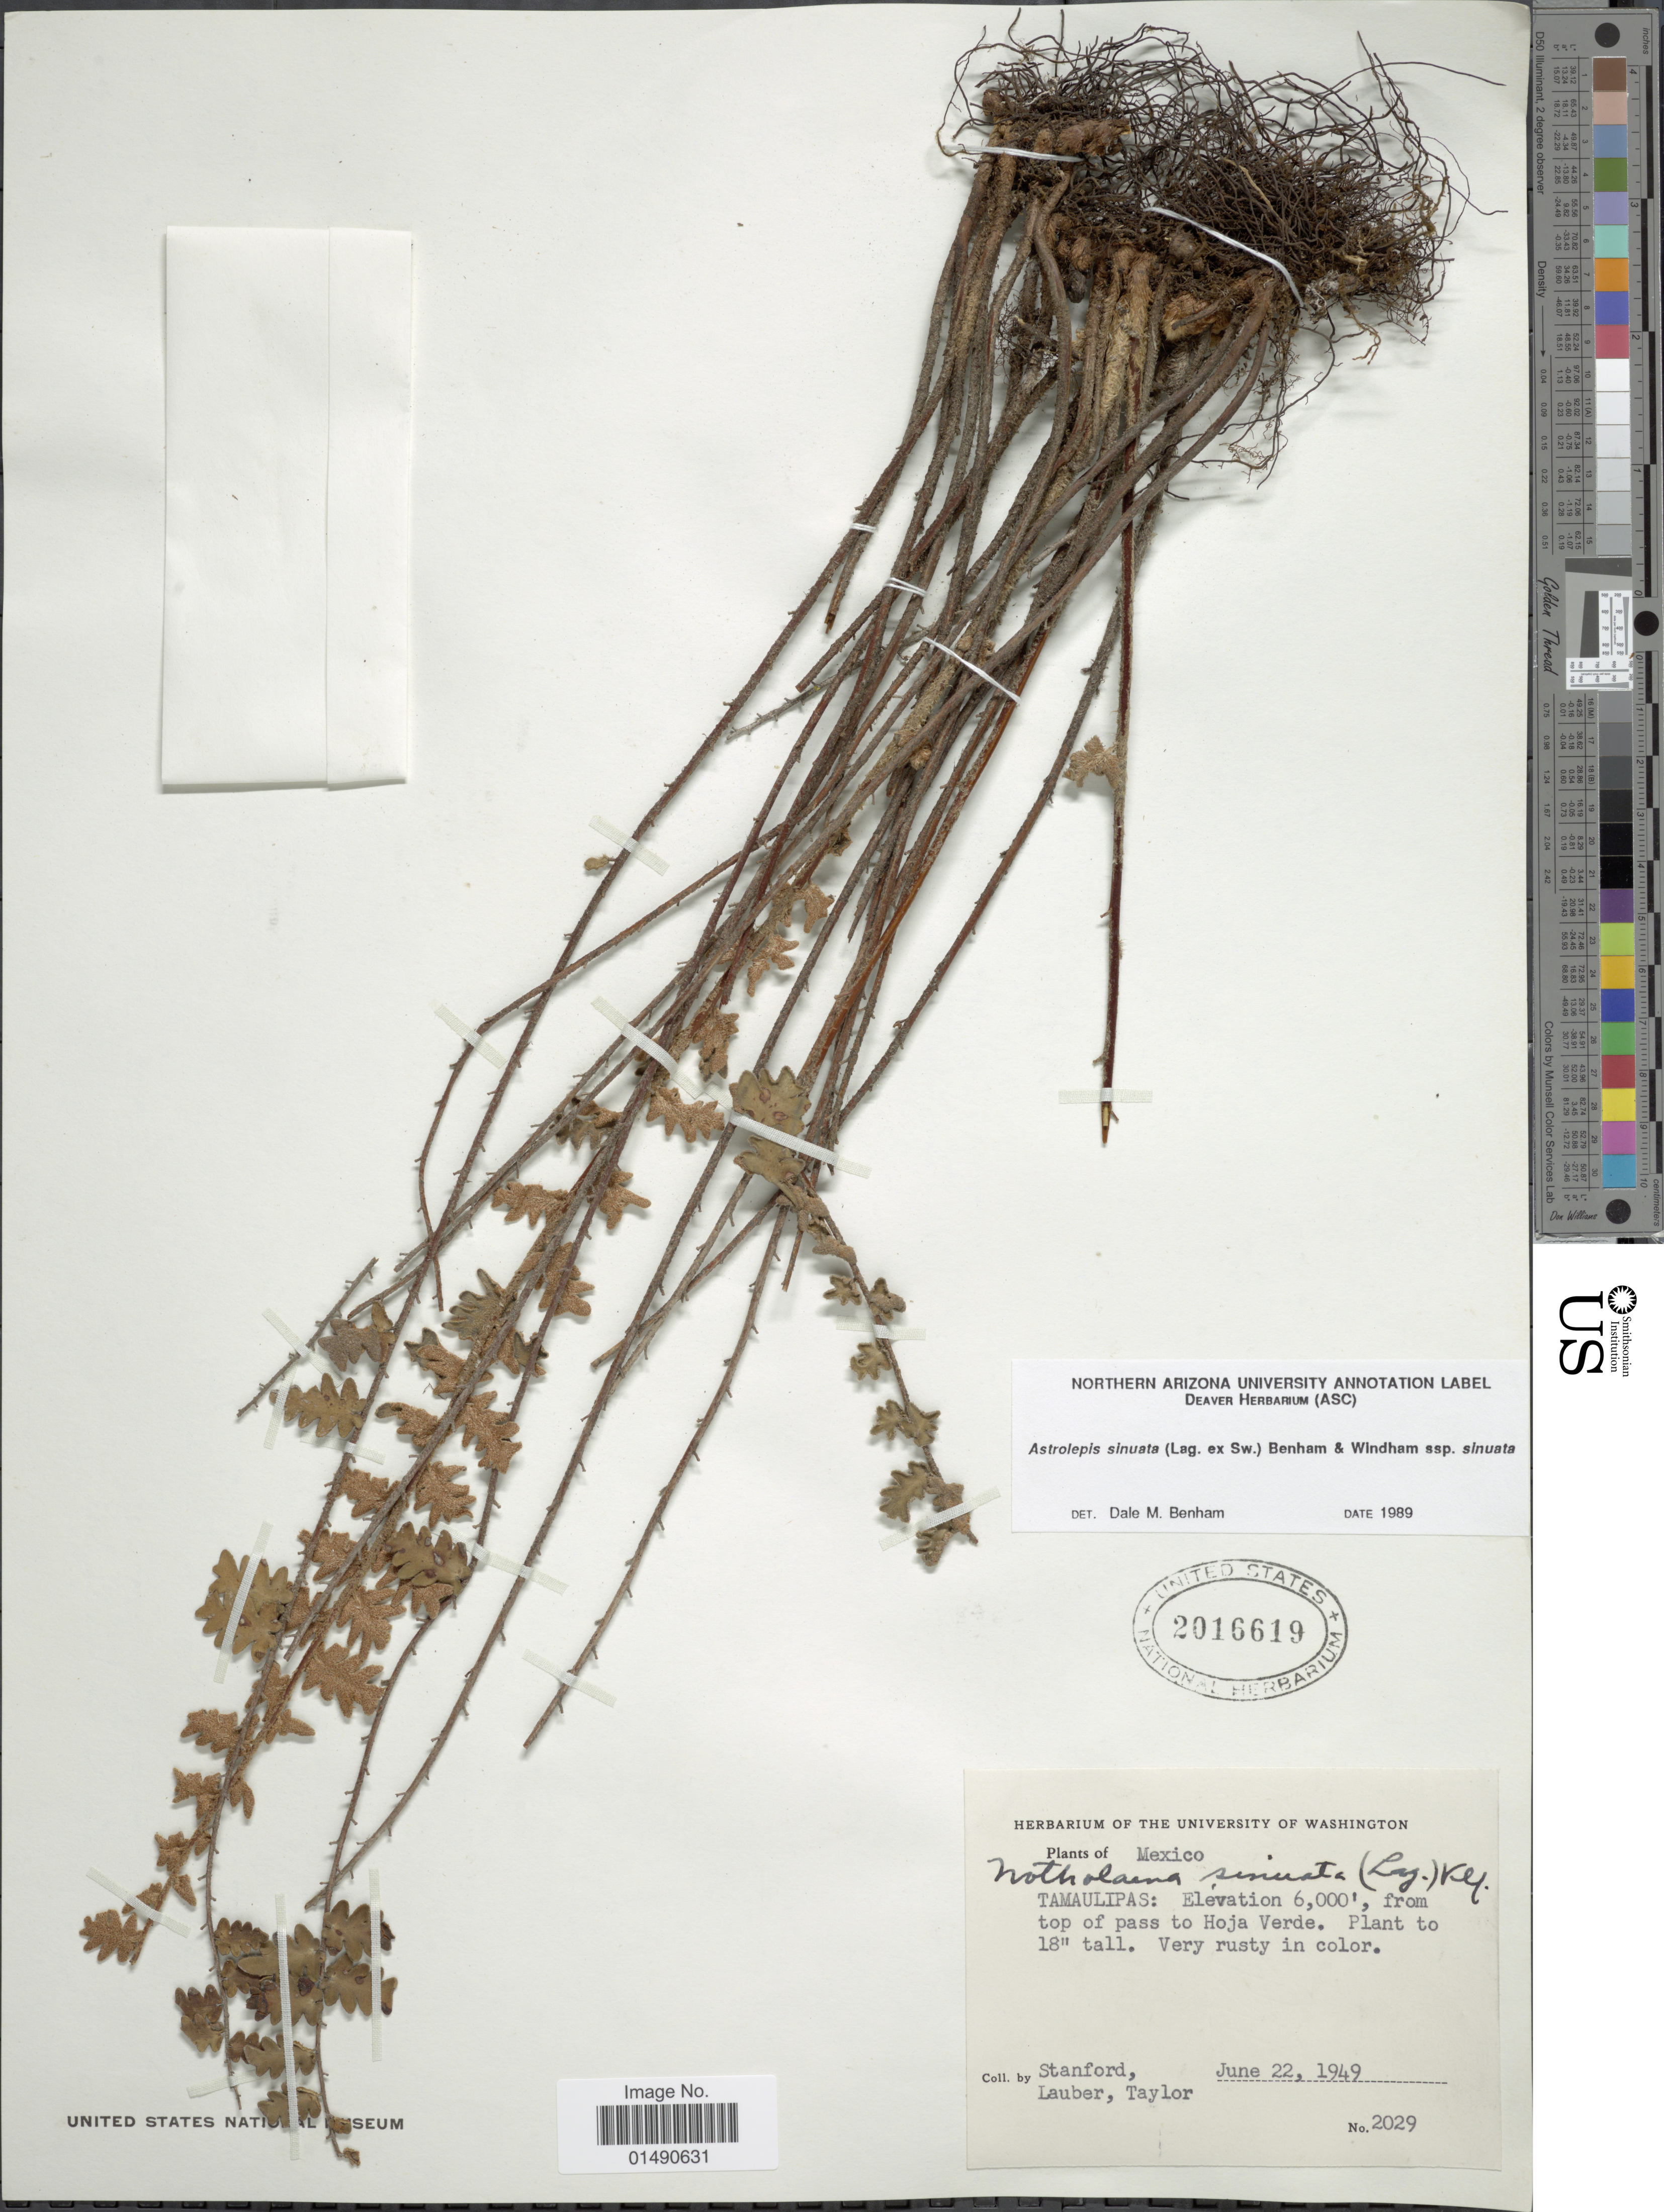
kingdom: Plantae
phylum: Tracheophyta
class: Polypodiopsida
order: Polypodiales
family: Pteridaceae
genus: Astrolepis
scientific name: Astrolepis sinuata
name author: (Lag. ex Sw.) D.M. Benham & Windham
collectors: -. Stanford, Lauber, -- & -- Taylor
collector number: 2029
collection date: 1949-06-22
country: Mexico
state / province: Tamaulipas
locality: From top of pass to Hoja Verde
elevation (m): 1829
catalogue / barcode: US 2016619